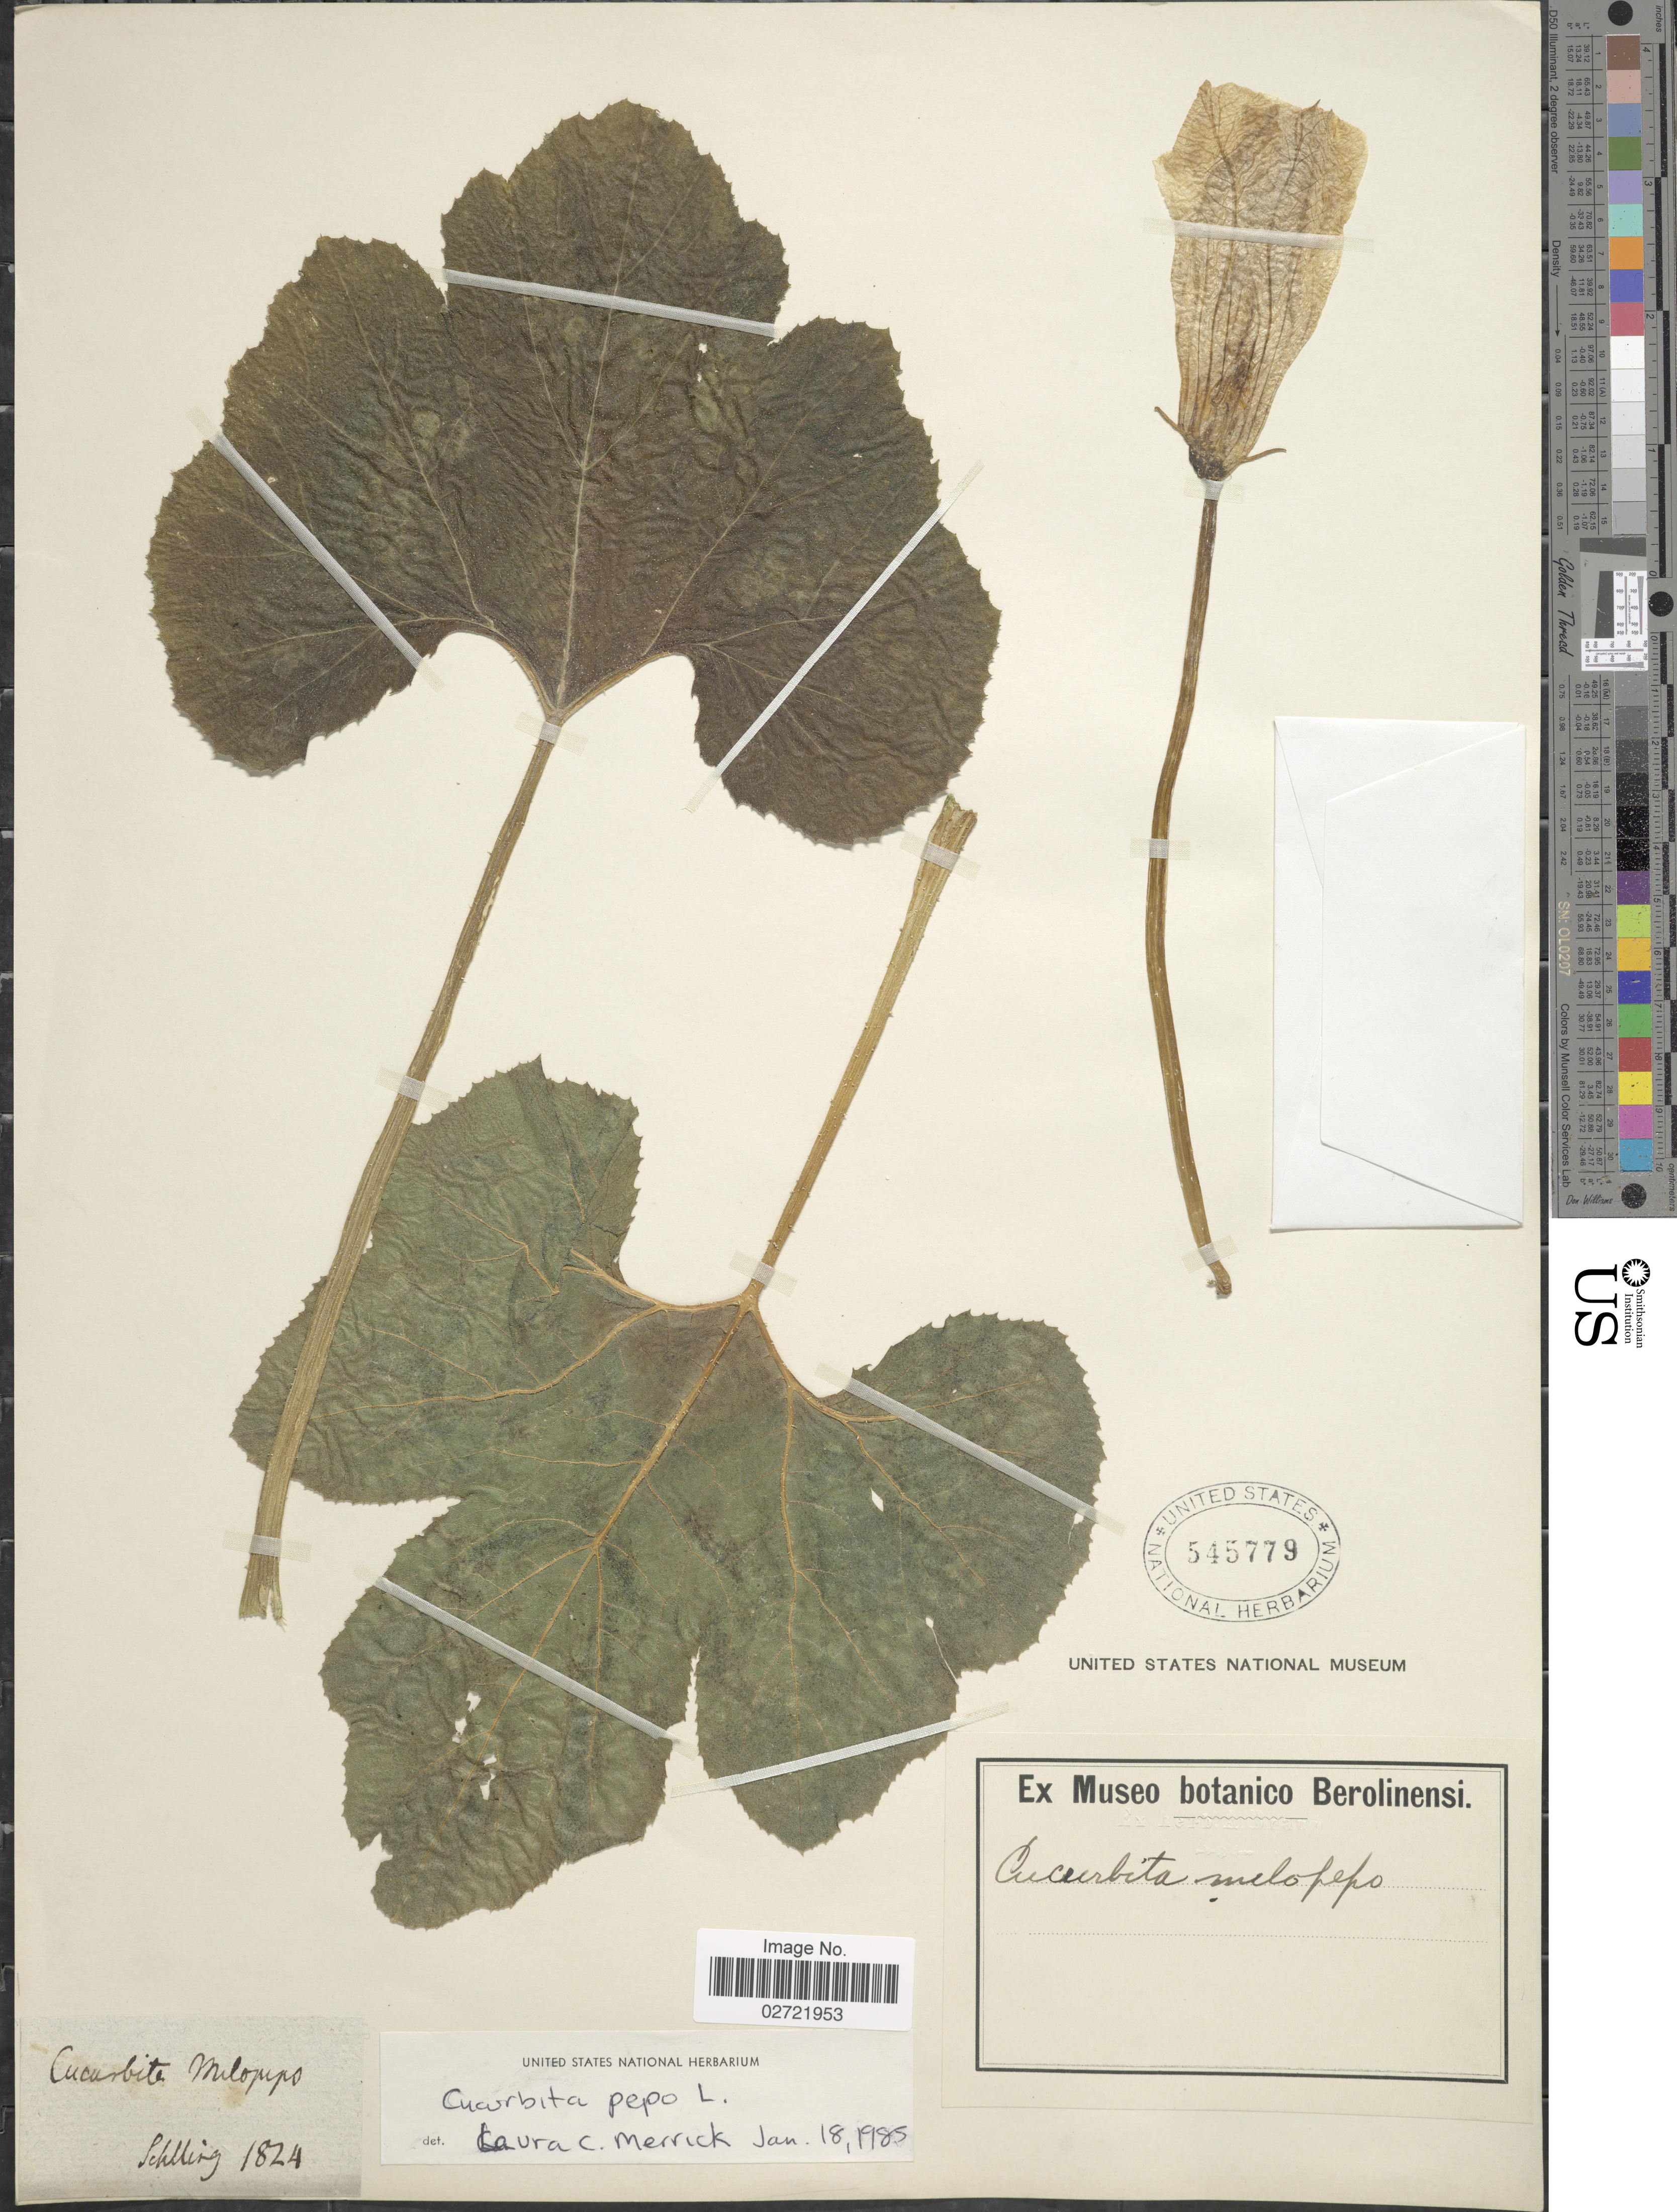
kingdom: Plantae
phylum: Tracheophyta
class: Magnoliopsida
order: Cucurbitales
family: Cucurbitaceae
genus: Cucurbita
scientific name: Cucurbita pepo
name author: L.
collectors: Schilling, --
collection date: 1824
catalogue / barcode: US 545779